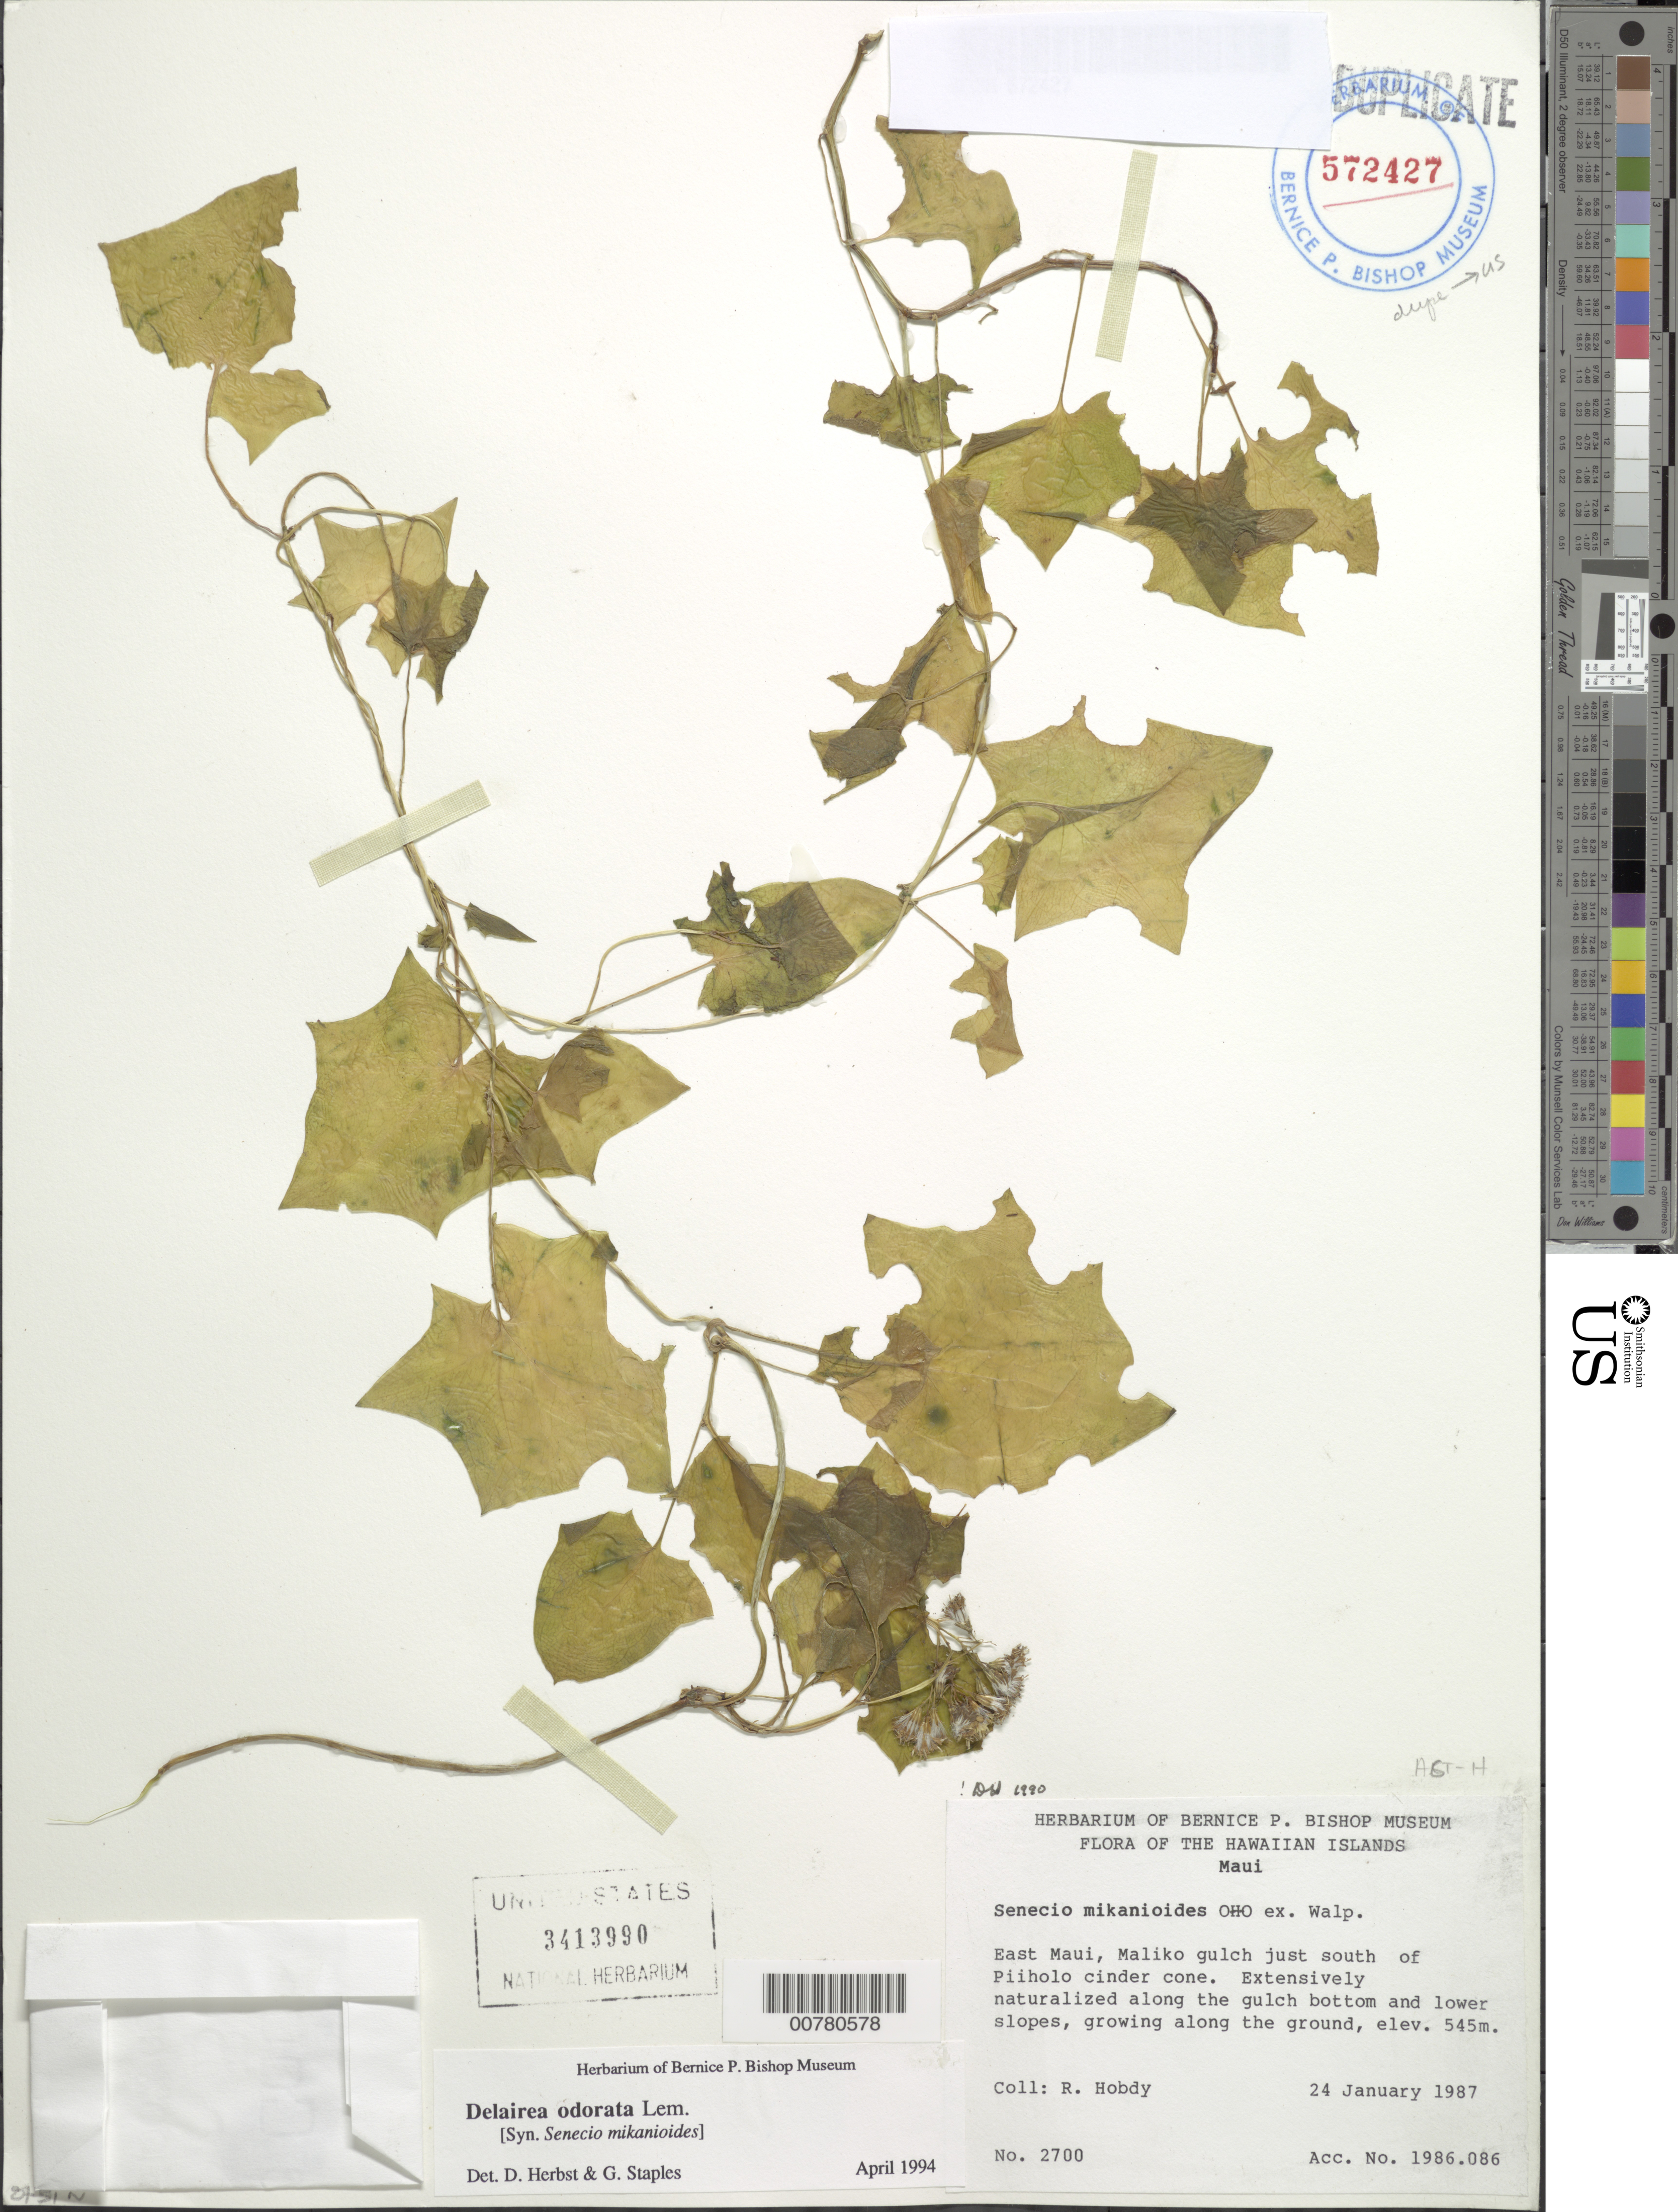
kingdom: Plantae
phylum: Tracheophyta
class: Magnoliopsida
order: Asterales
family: Asteraceae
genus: Delairea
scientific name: Delairea odorata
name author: Lem.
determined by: Staples, G. W.; Herbst, D. R.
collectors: R. Hobdy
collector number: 2700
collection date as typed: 24 Jan 1987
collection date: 1987-01-24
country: United States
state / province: Hawaii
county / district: Maui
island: Maui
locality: East Maui; Maliko Gulch just south of Piiholo cinder cone.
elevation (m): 545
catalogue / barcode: US 3413990